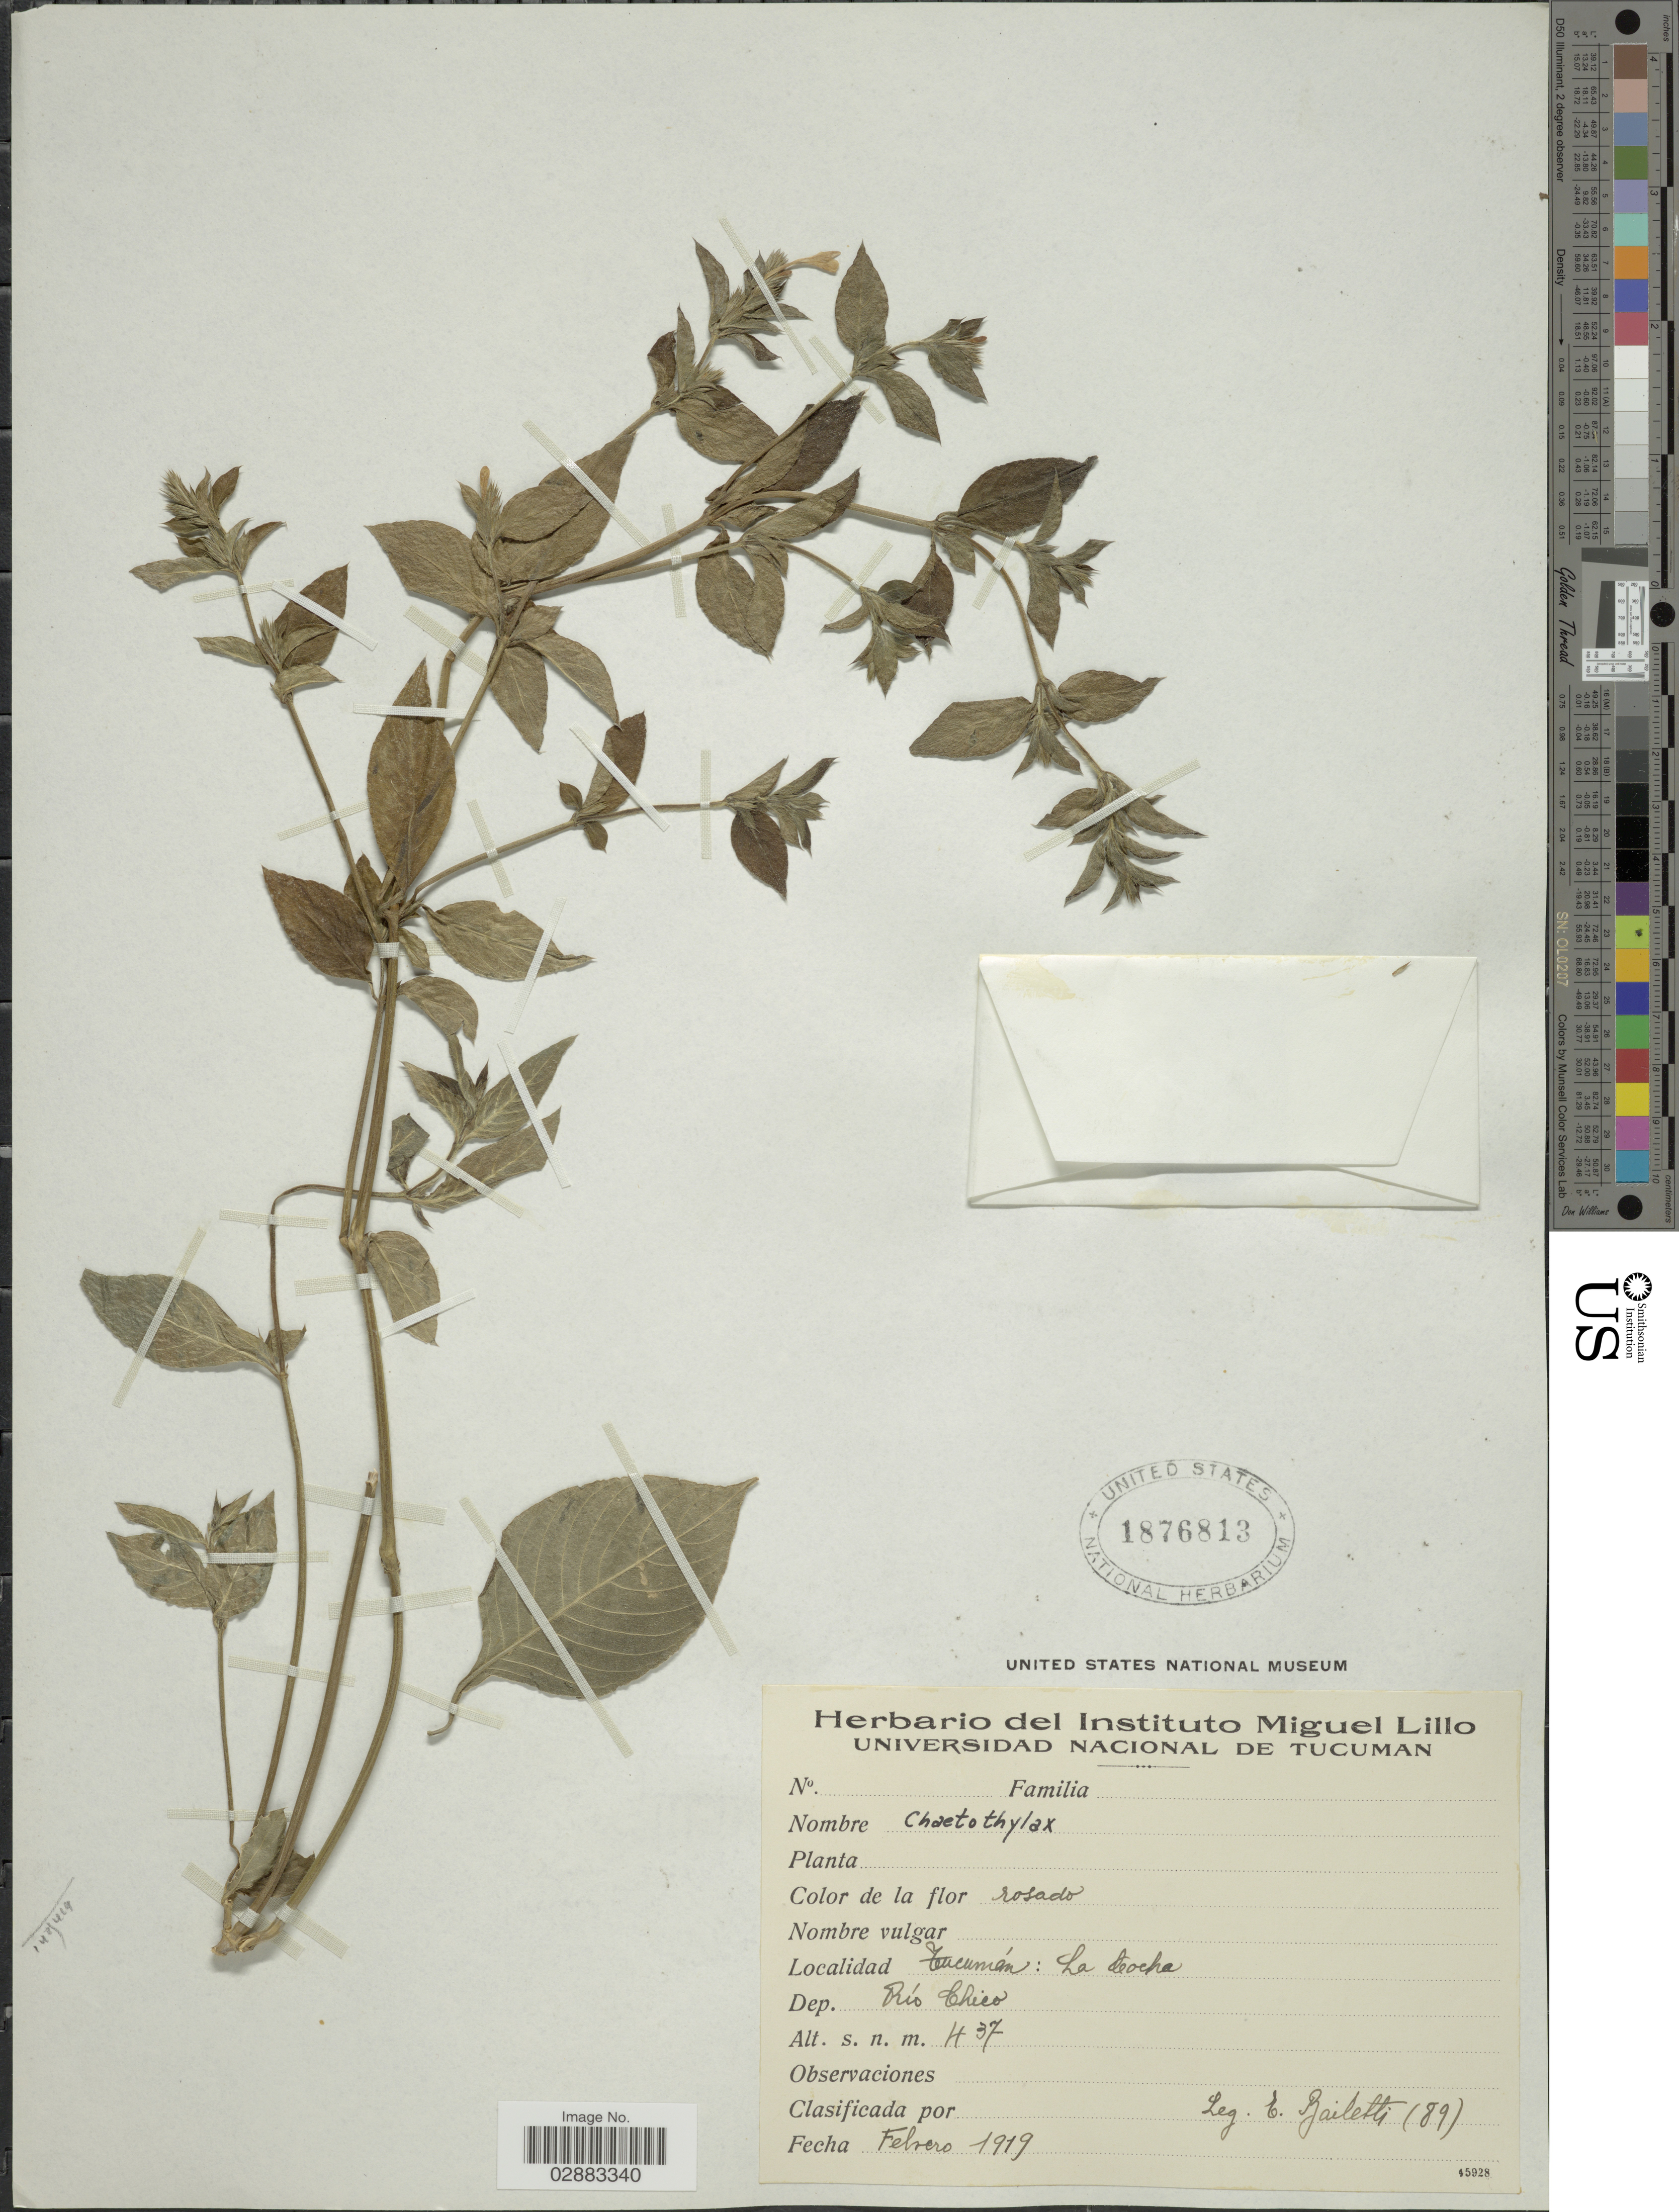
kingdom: Plantae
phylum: Tracheophyta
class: Magnoliopsida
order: Lamiales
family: Acanthaceae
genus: Justicia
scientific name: Justicia goudotii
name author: V.A.W. Graham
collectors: E. Bailetti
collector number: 89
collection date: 1919-02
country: Argentina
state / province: Tucuman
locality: Tucumán: La Cocha. Dep. Río Chico.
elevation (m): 437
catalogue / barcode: US 1876813